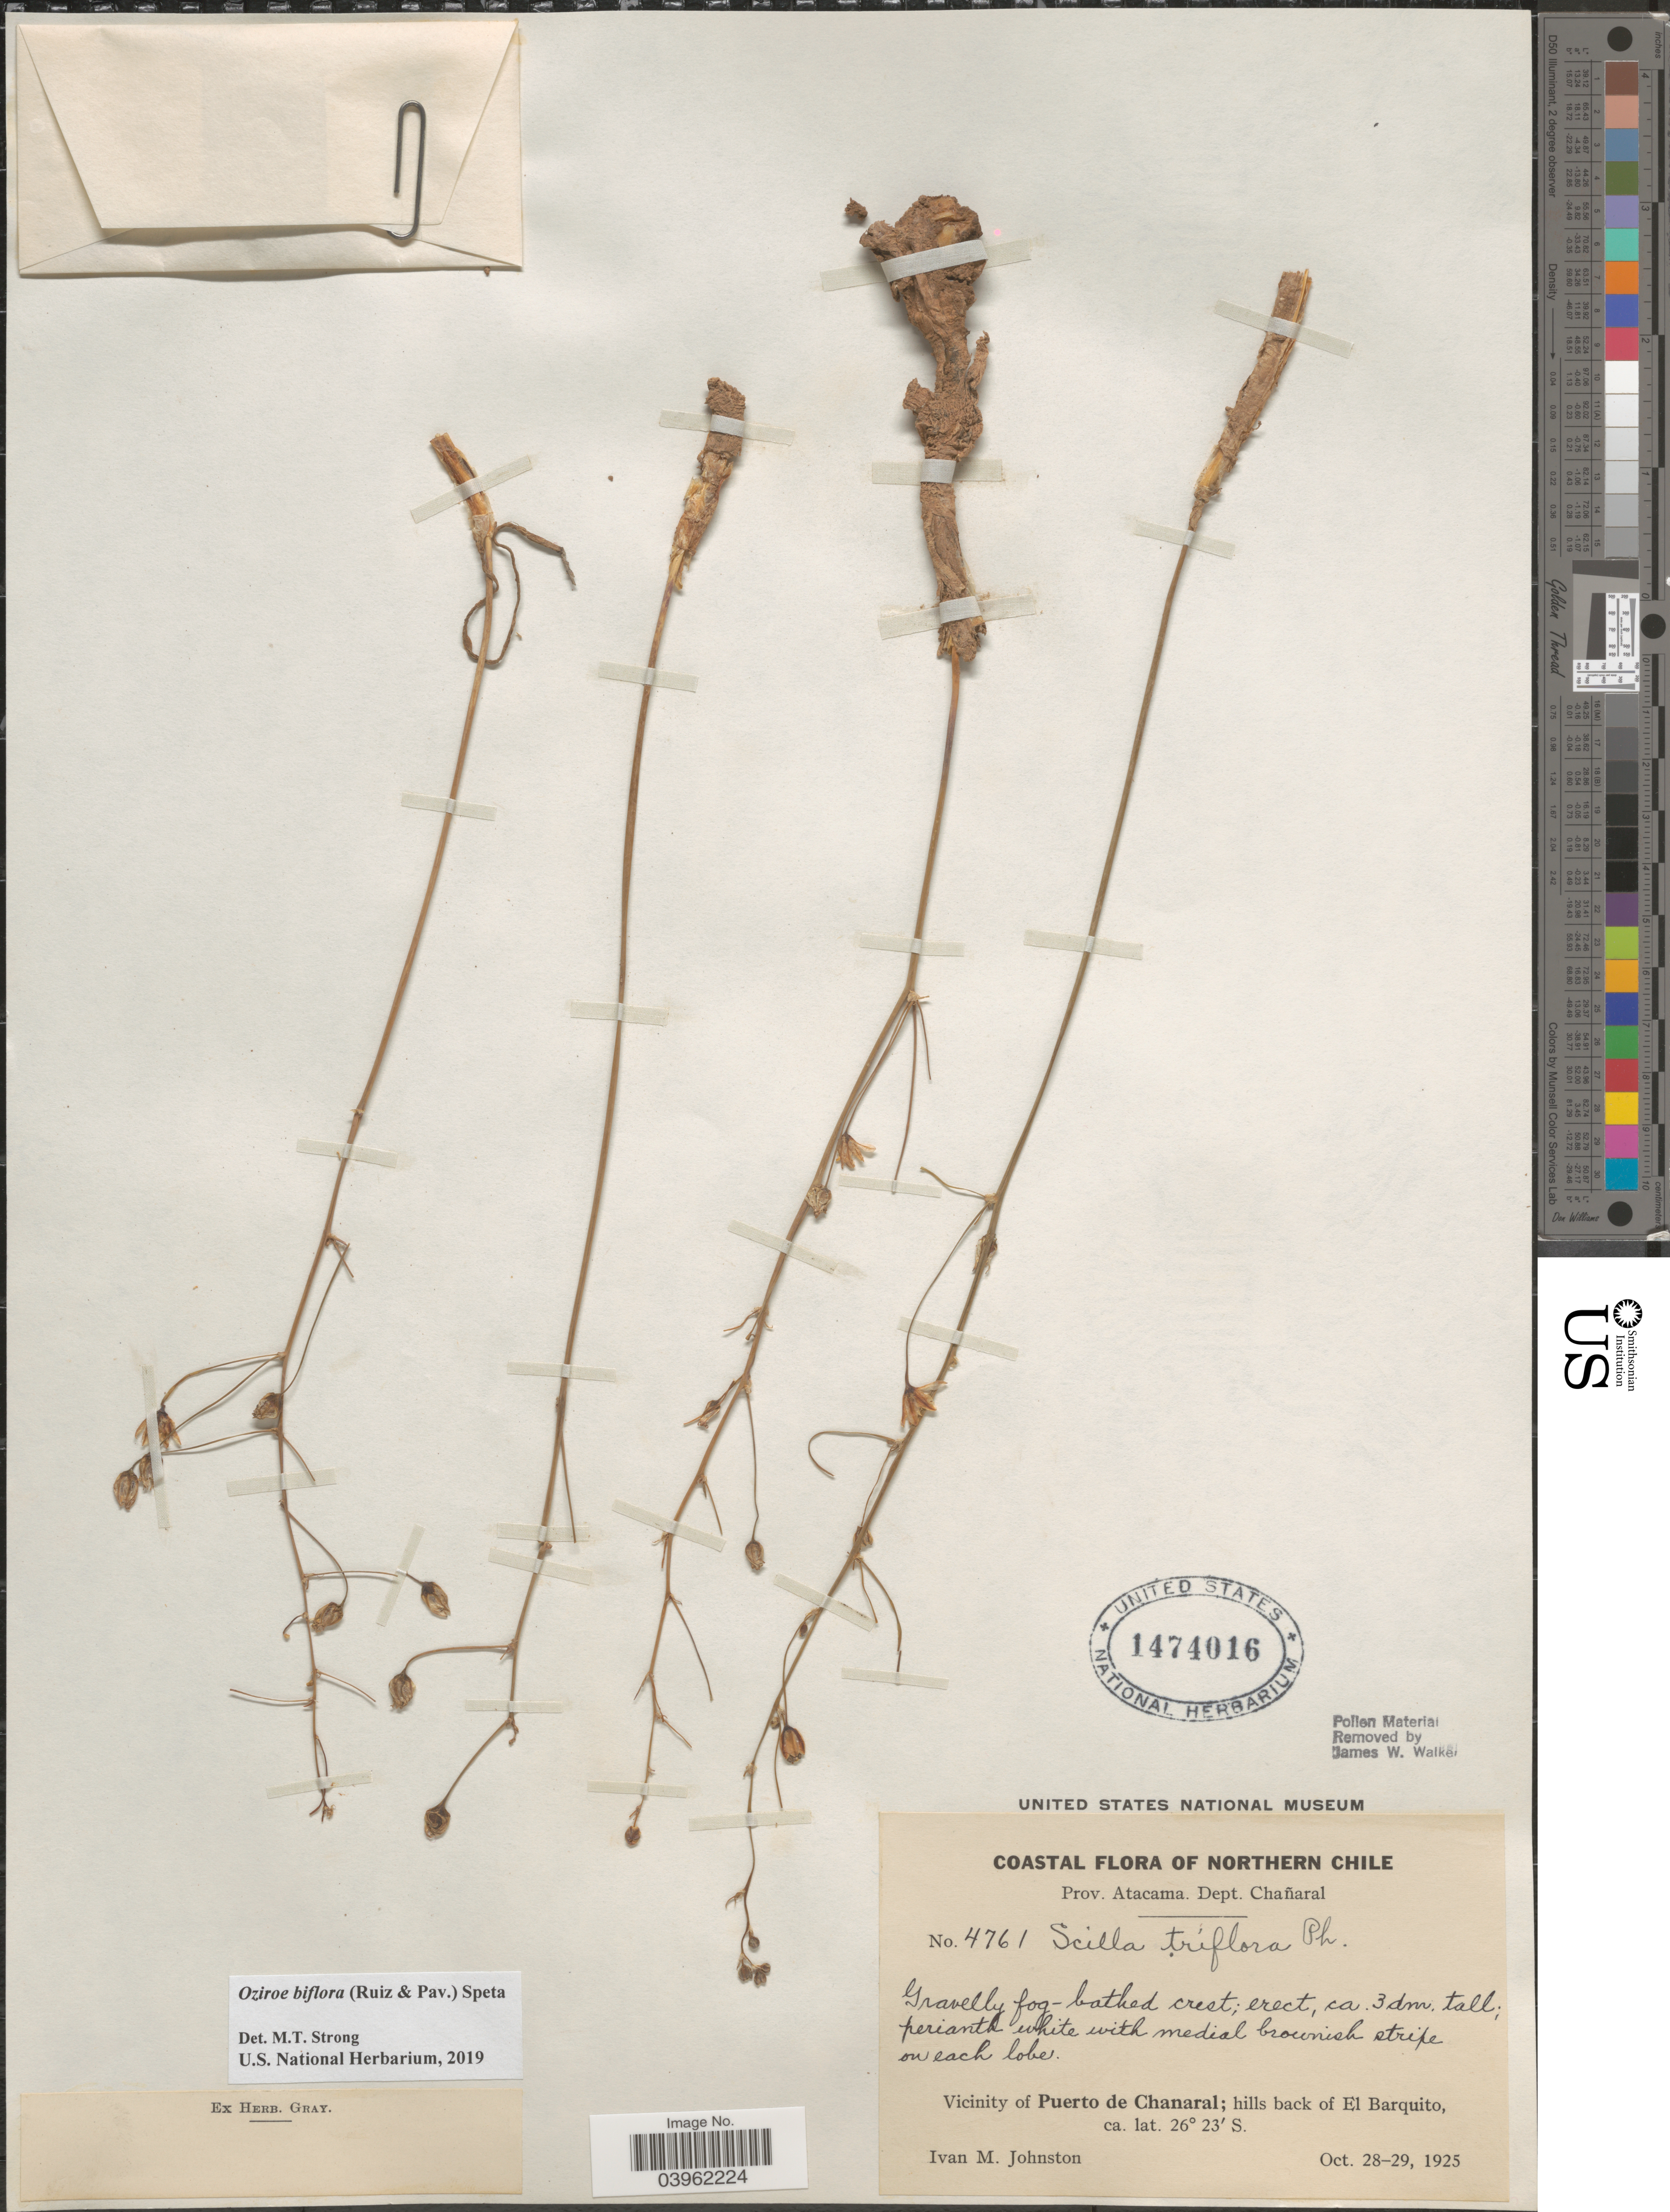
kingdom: Plantae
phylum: Tracheophyta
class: Liliopsida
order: Asparagales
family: Asparagaceae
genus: Oziroe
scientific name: Oziroë biflora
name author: (Ruiz & Pav.) Speta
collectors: I.M. Johnston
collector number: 4761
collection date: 1925-10-28/1925-10-29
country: Chile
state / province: Atacama (III)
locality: Northern Chile. Dept. Chañaral. Vicinity of Puerto de Chanaral; hills back of El Barquito.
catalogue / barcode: US 1474016